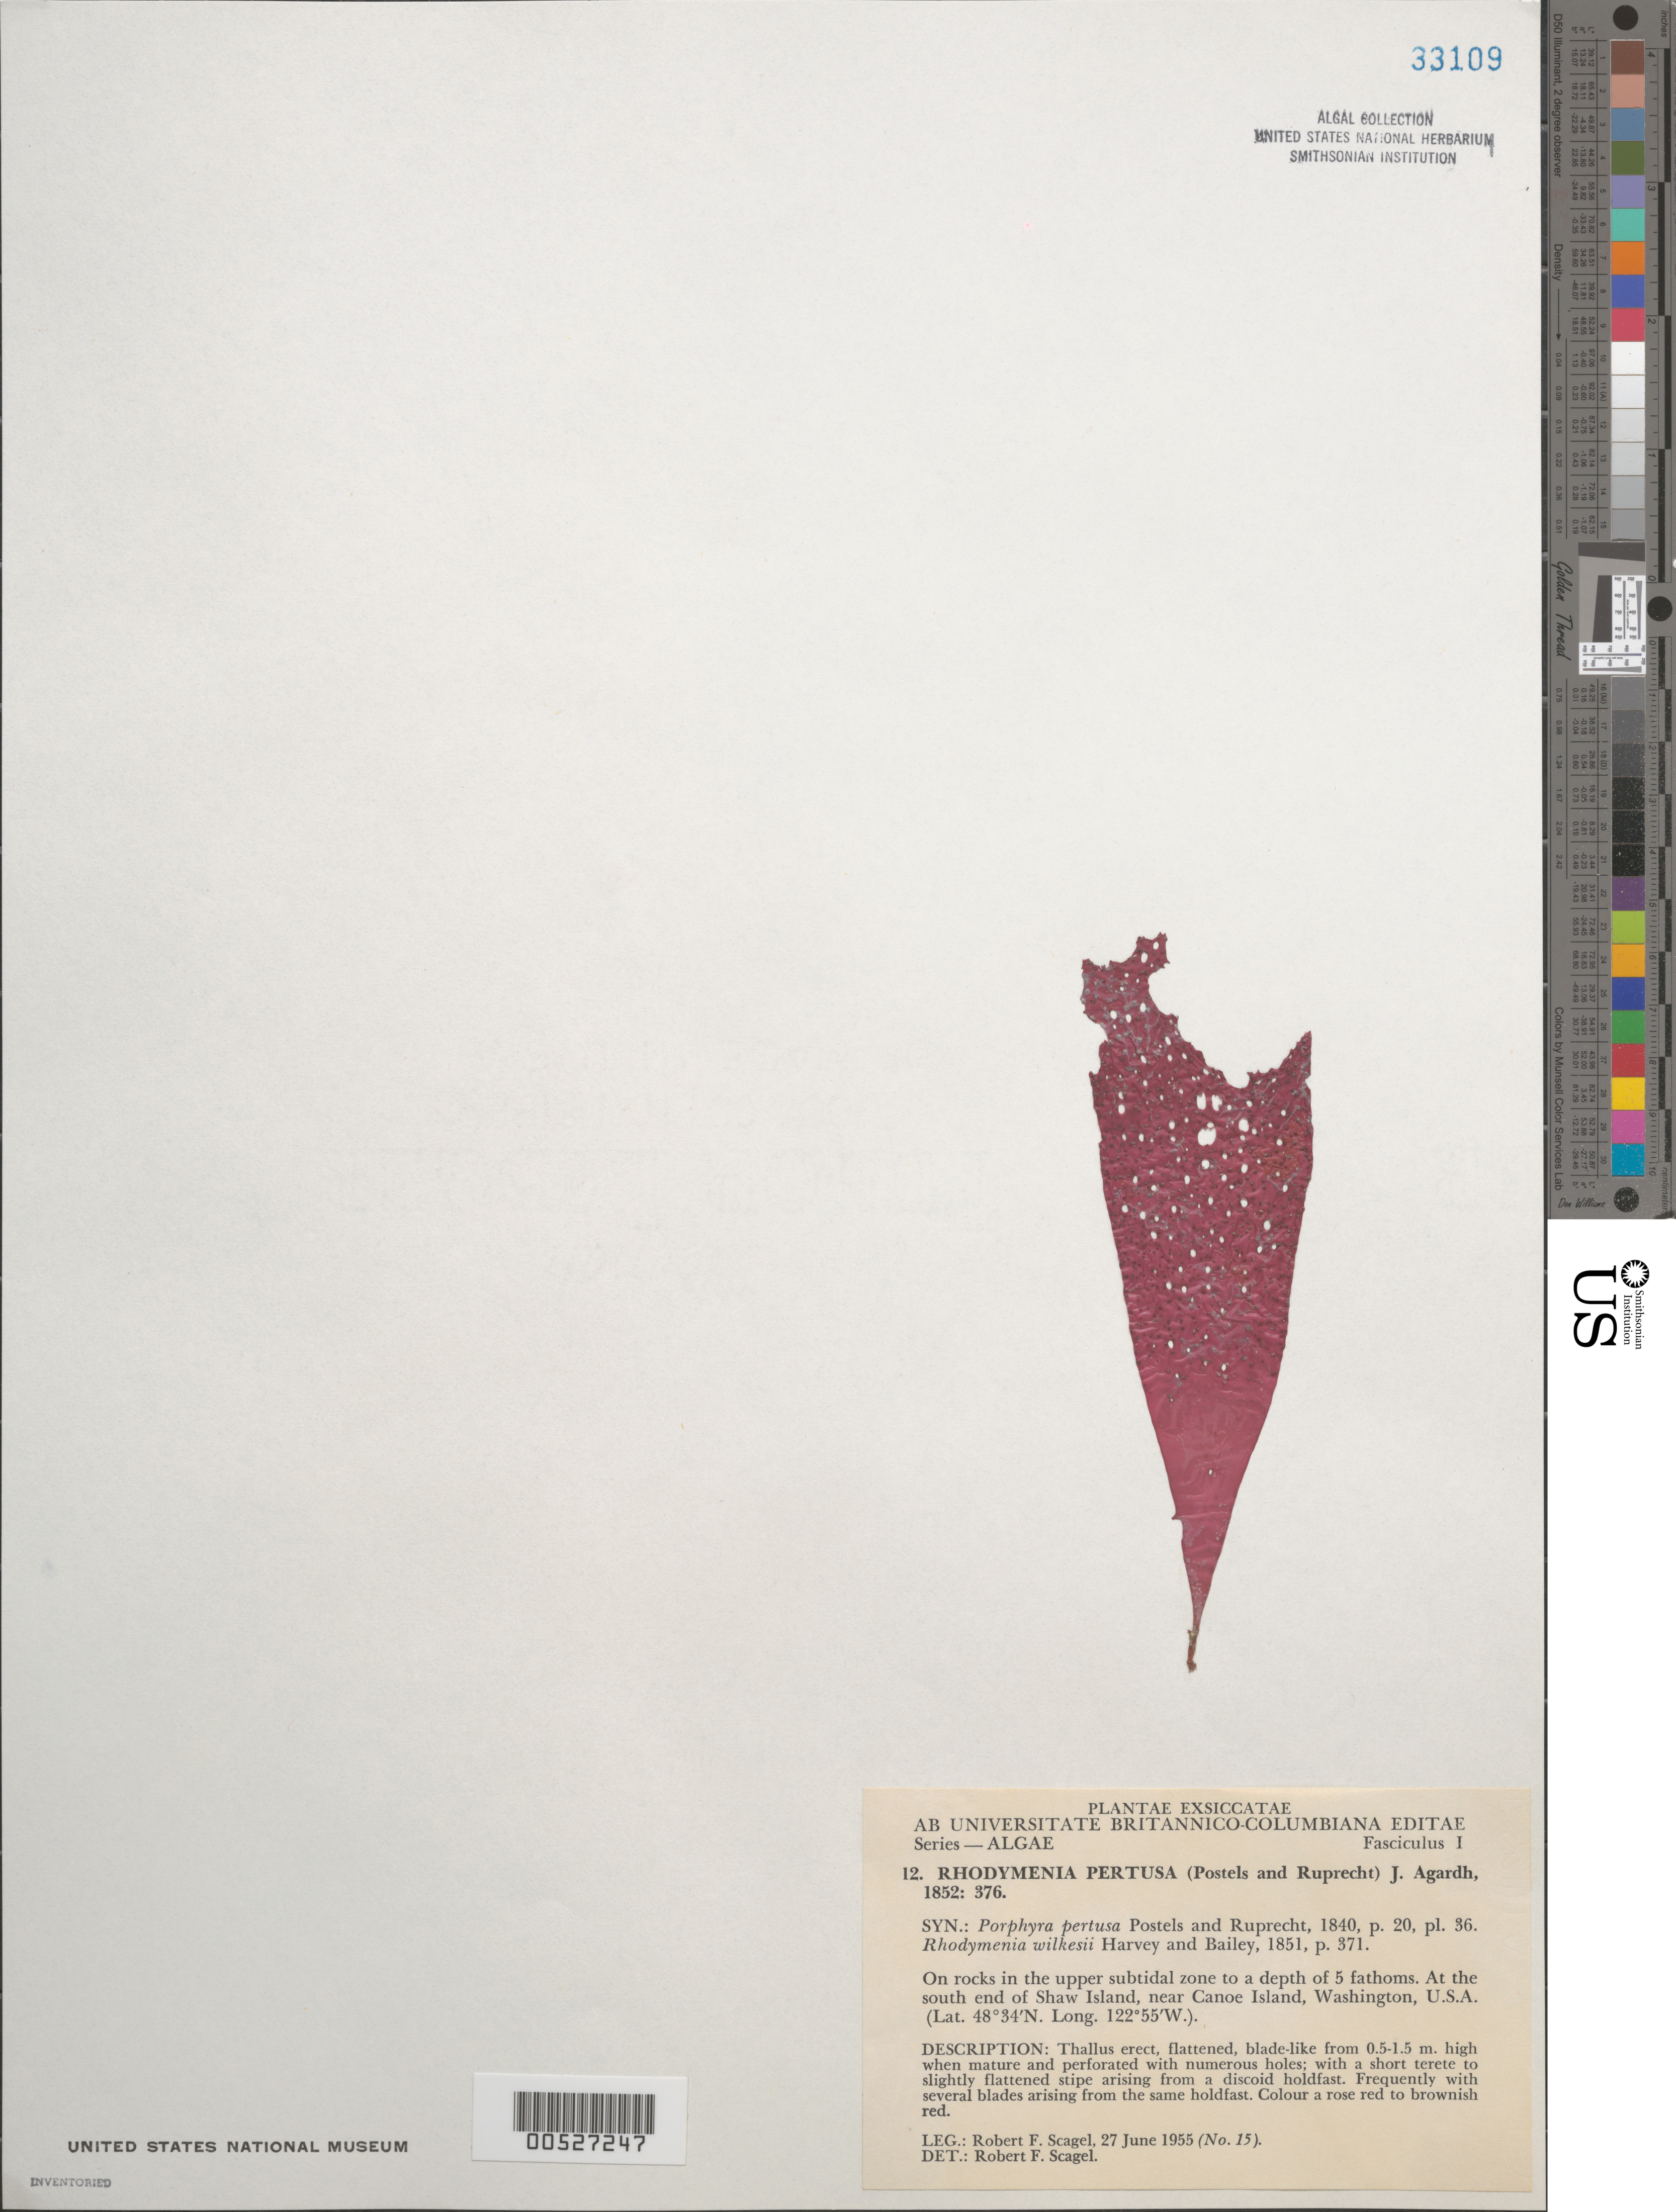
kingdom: Plantae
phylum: Rhodophyta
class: Florideophyceae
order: Rhodymeniales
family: Rhodymeniaceae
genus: Rhodymenia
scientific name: Rhodymenia pertusa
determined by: Scagel, R. F.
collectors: R. F. Scagel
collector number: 15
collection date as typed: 27 Jun 1955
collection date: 1955-06-27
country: United States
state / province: Washington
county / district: San Juan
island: Shaw Island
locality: Near Canoe Island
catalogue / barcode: US 33109